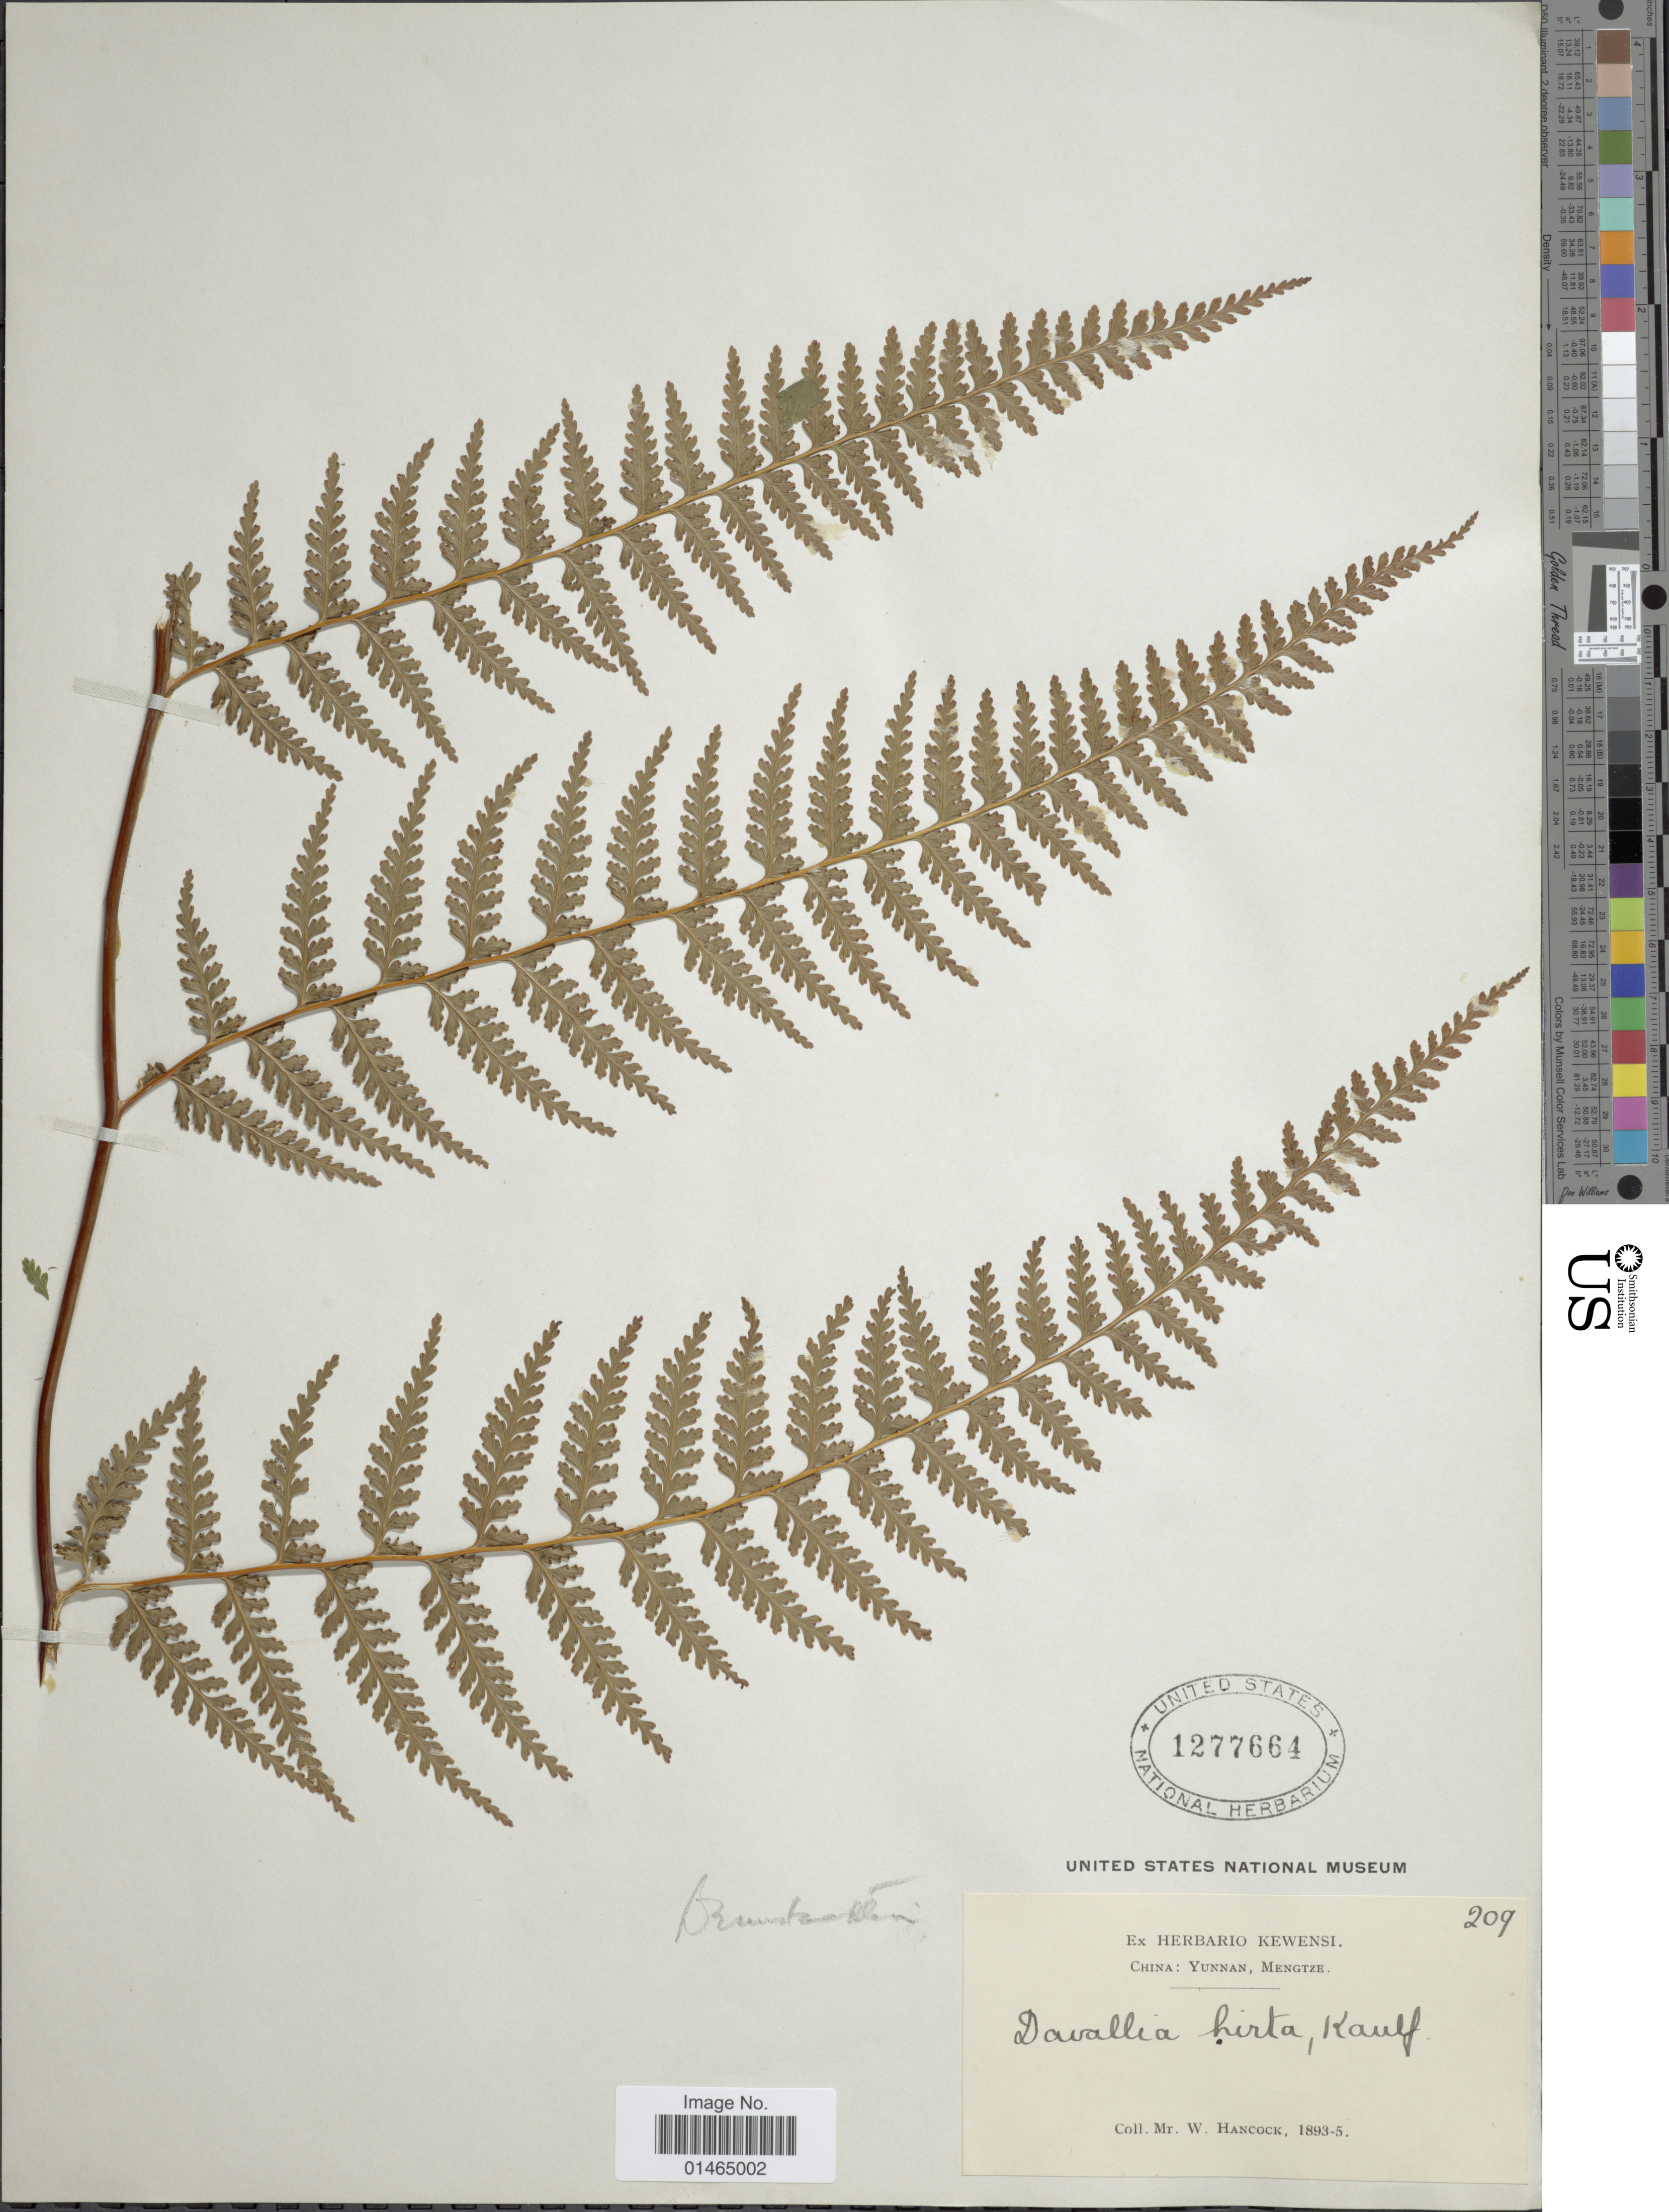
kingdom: Plantae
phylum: Tracheophyta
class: Polypodiopsida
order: Polypodiales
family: Dennstaedtiaceae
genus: Dennstaedtia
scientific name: Dennstaedtia sp.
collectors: W. Hancock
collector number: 209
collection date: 1893/1895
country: China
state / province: Yunnan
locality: Mengtze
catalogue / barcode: US 1277664